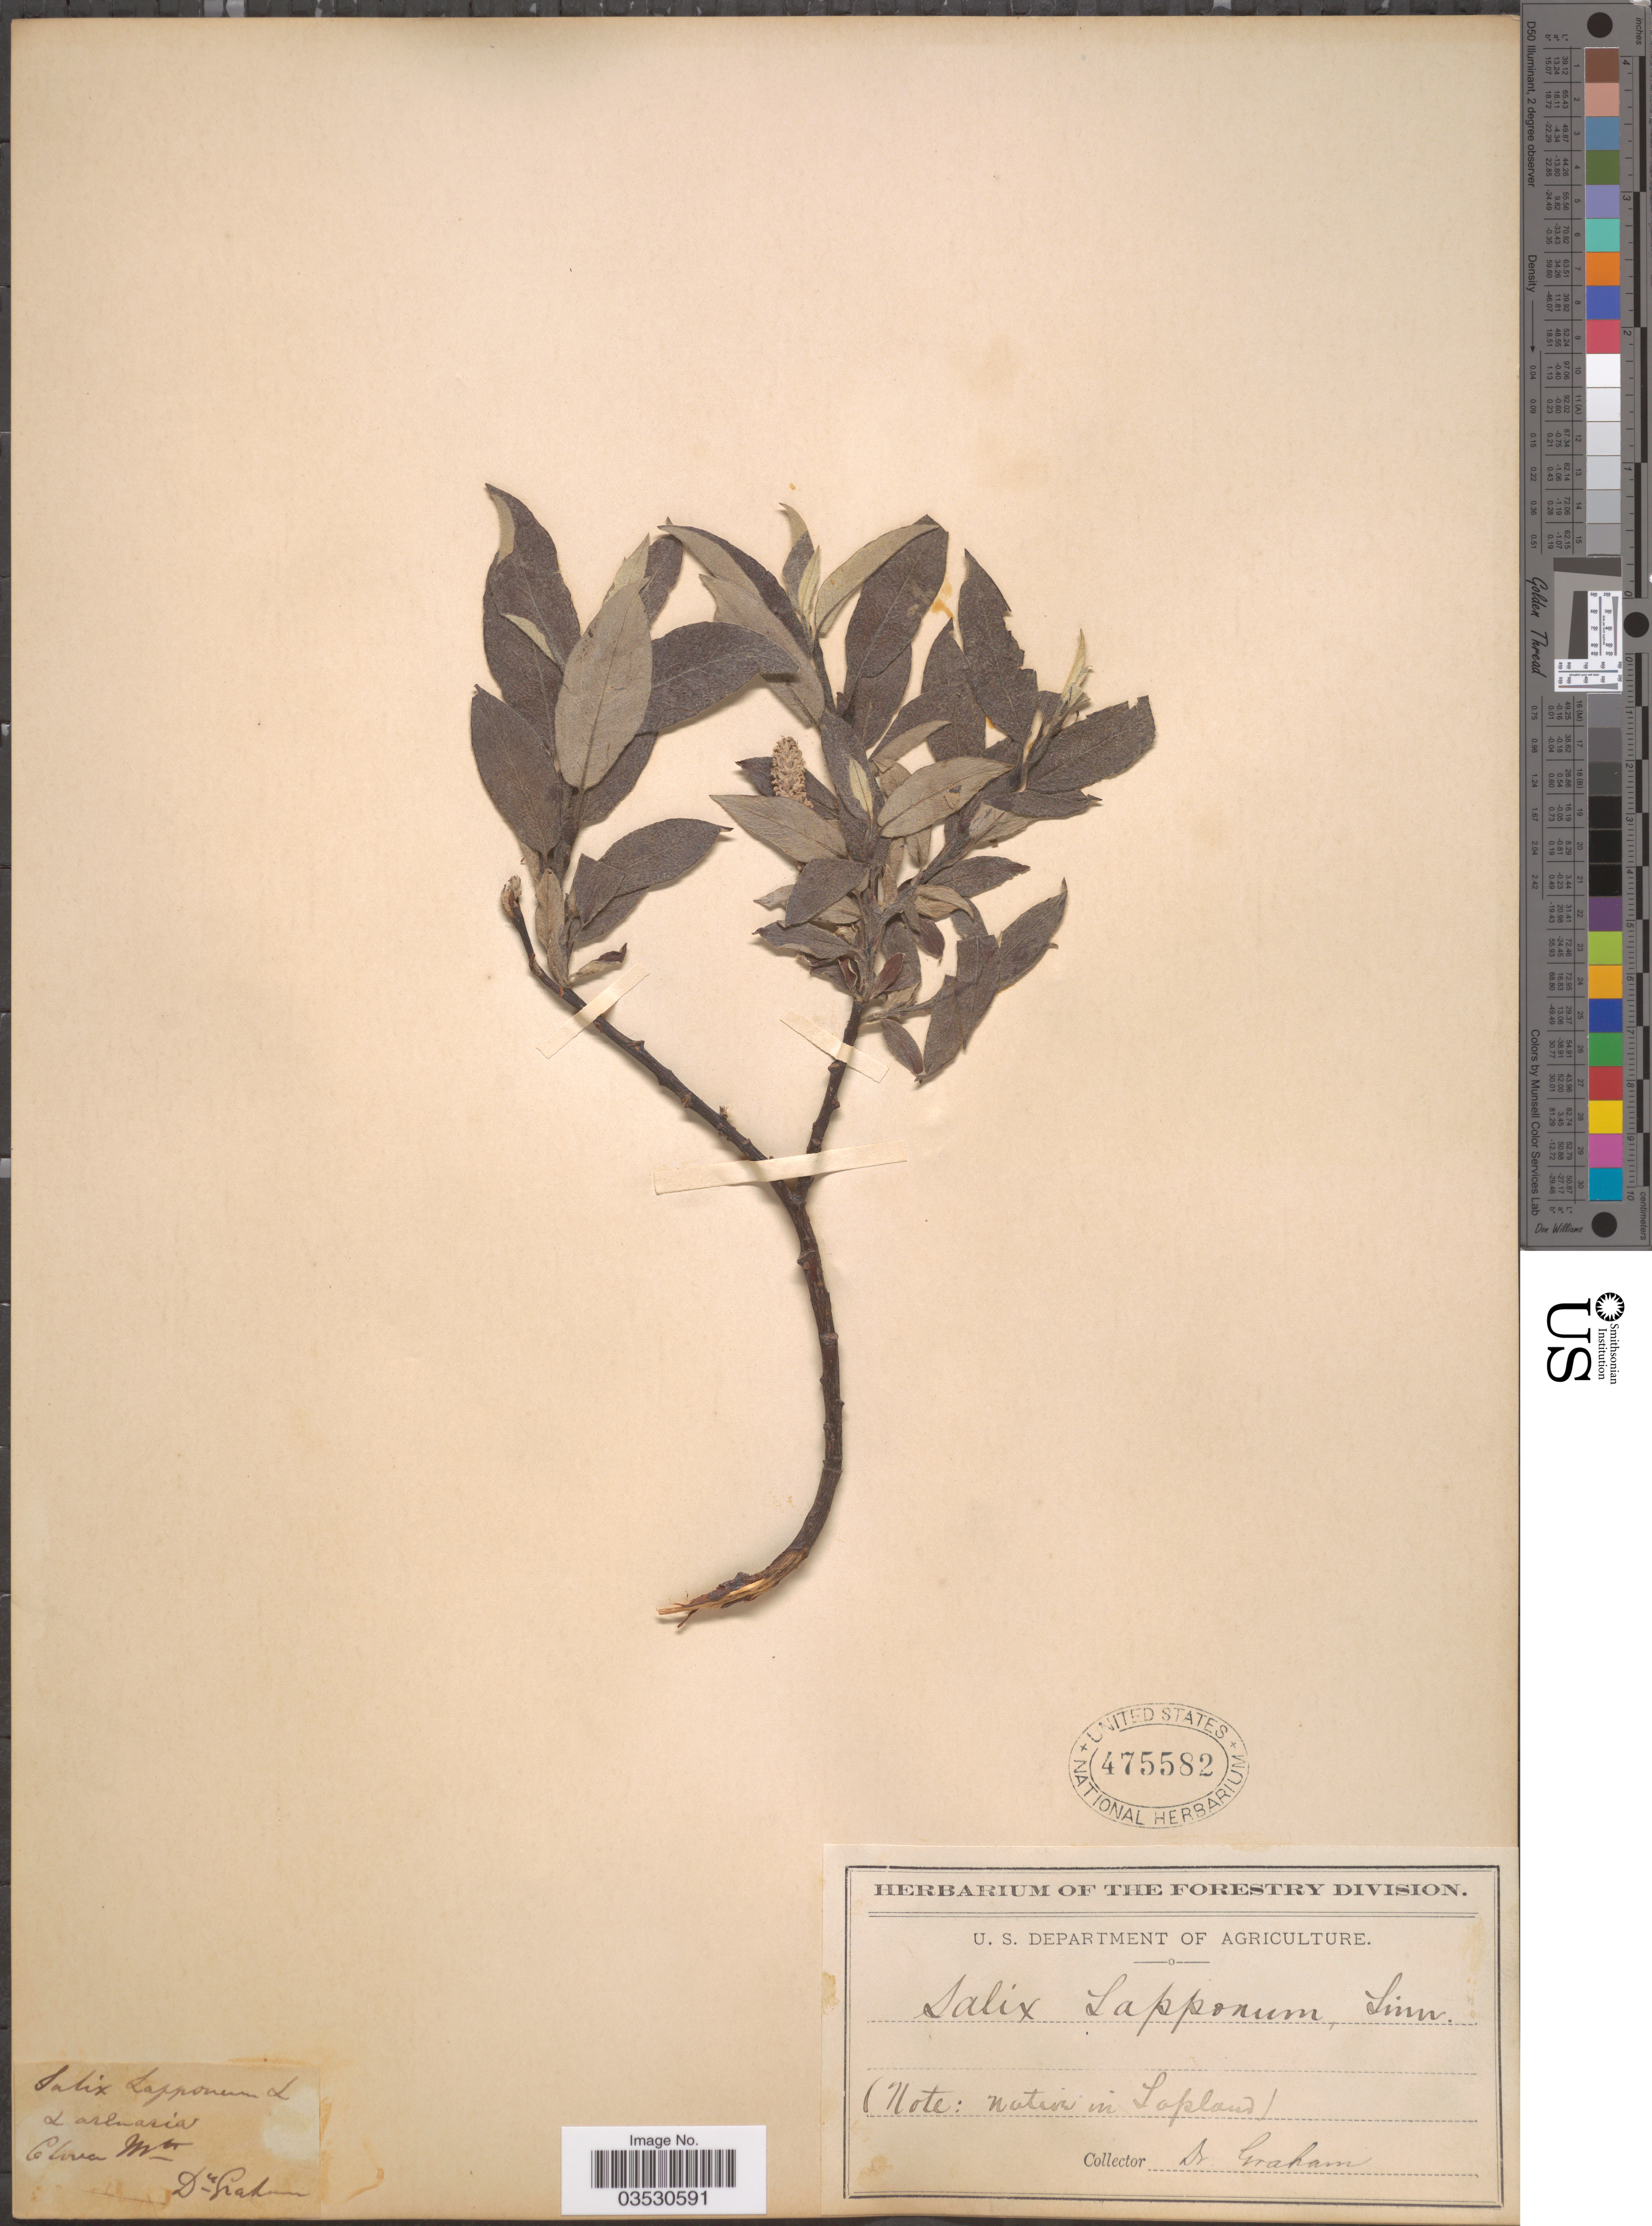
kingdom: Plantae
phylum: Tracheophyta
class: Magnoliopsida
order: Malpighiales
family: Salicaceae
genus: Salix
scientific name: Salix lapponum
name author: L.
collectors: -- Graham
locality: Chura Mtn. [interpreted]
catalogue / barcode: US 475582